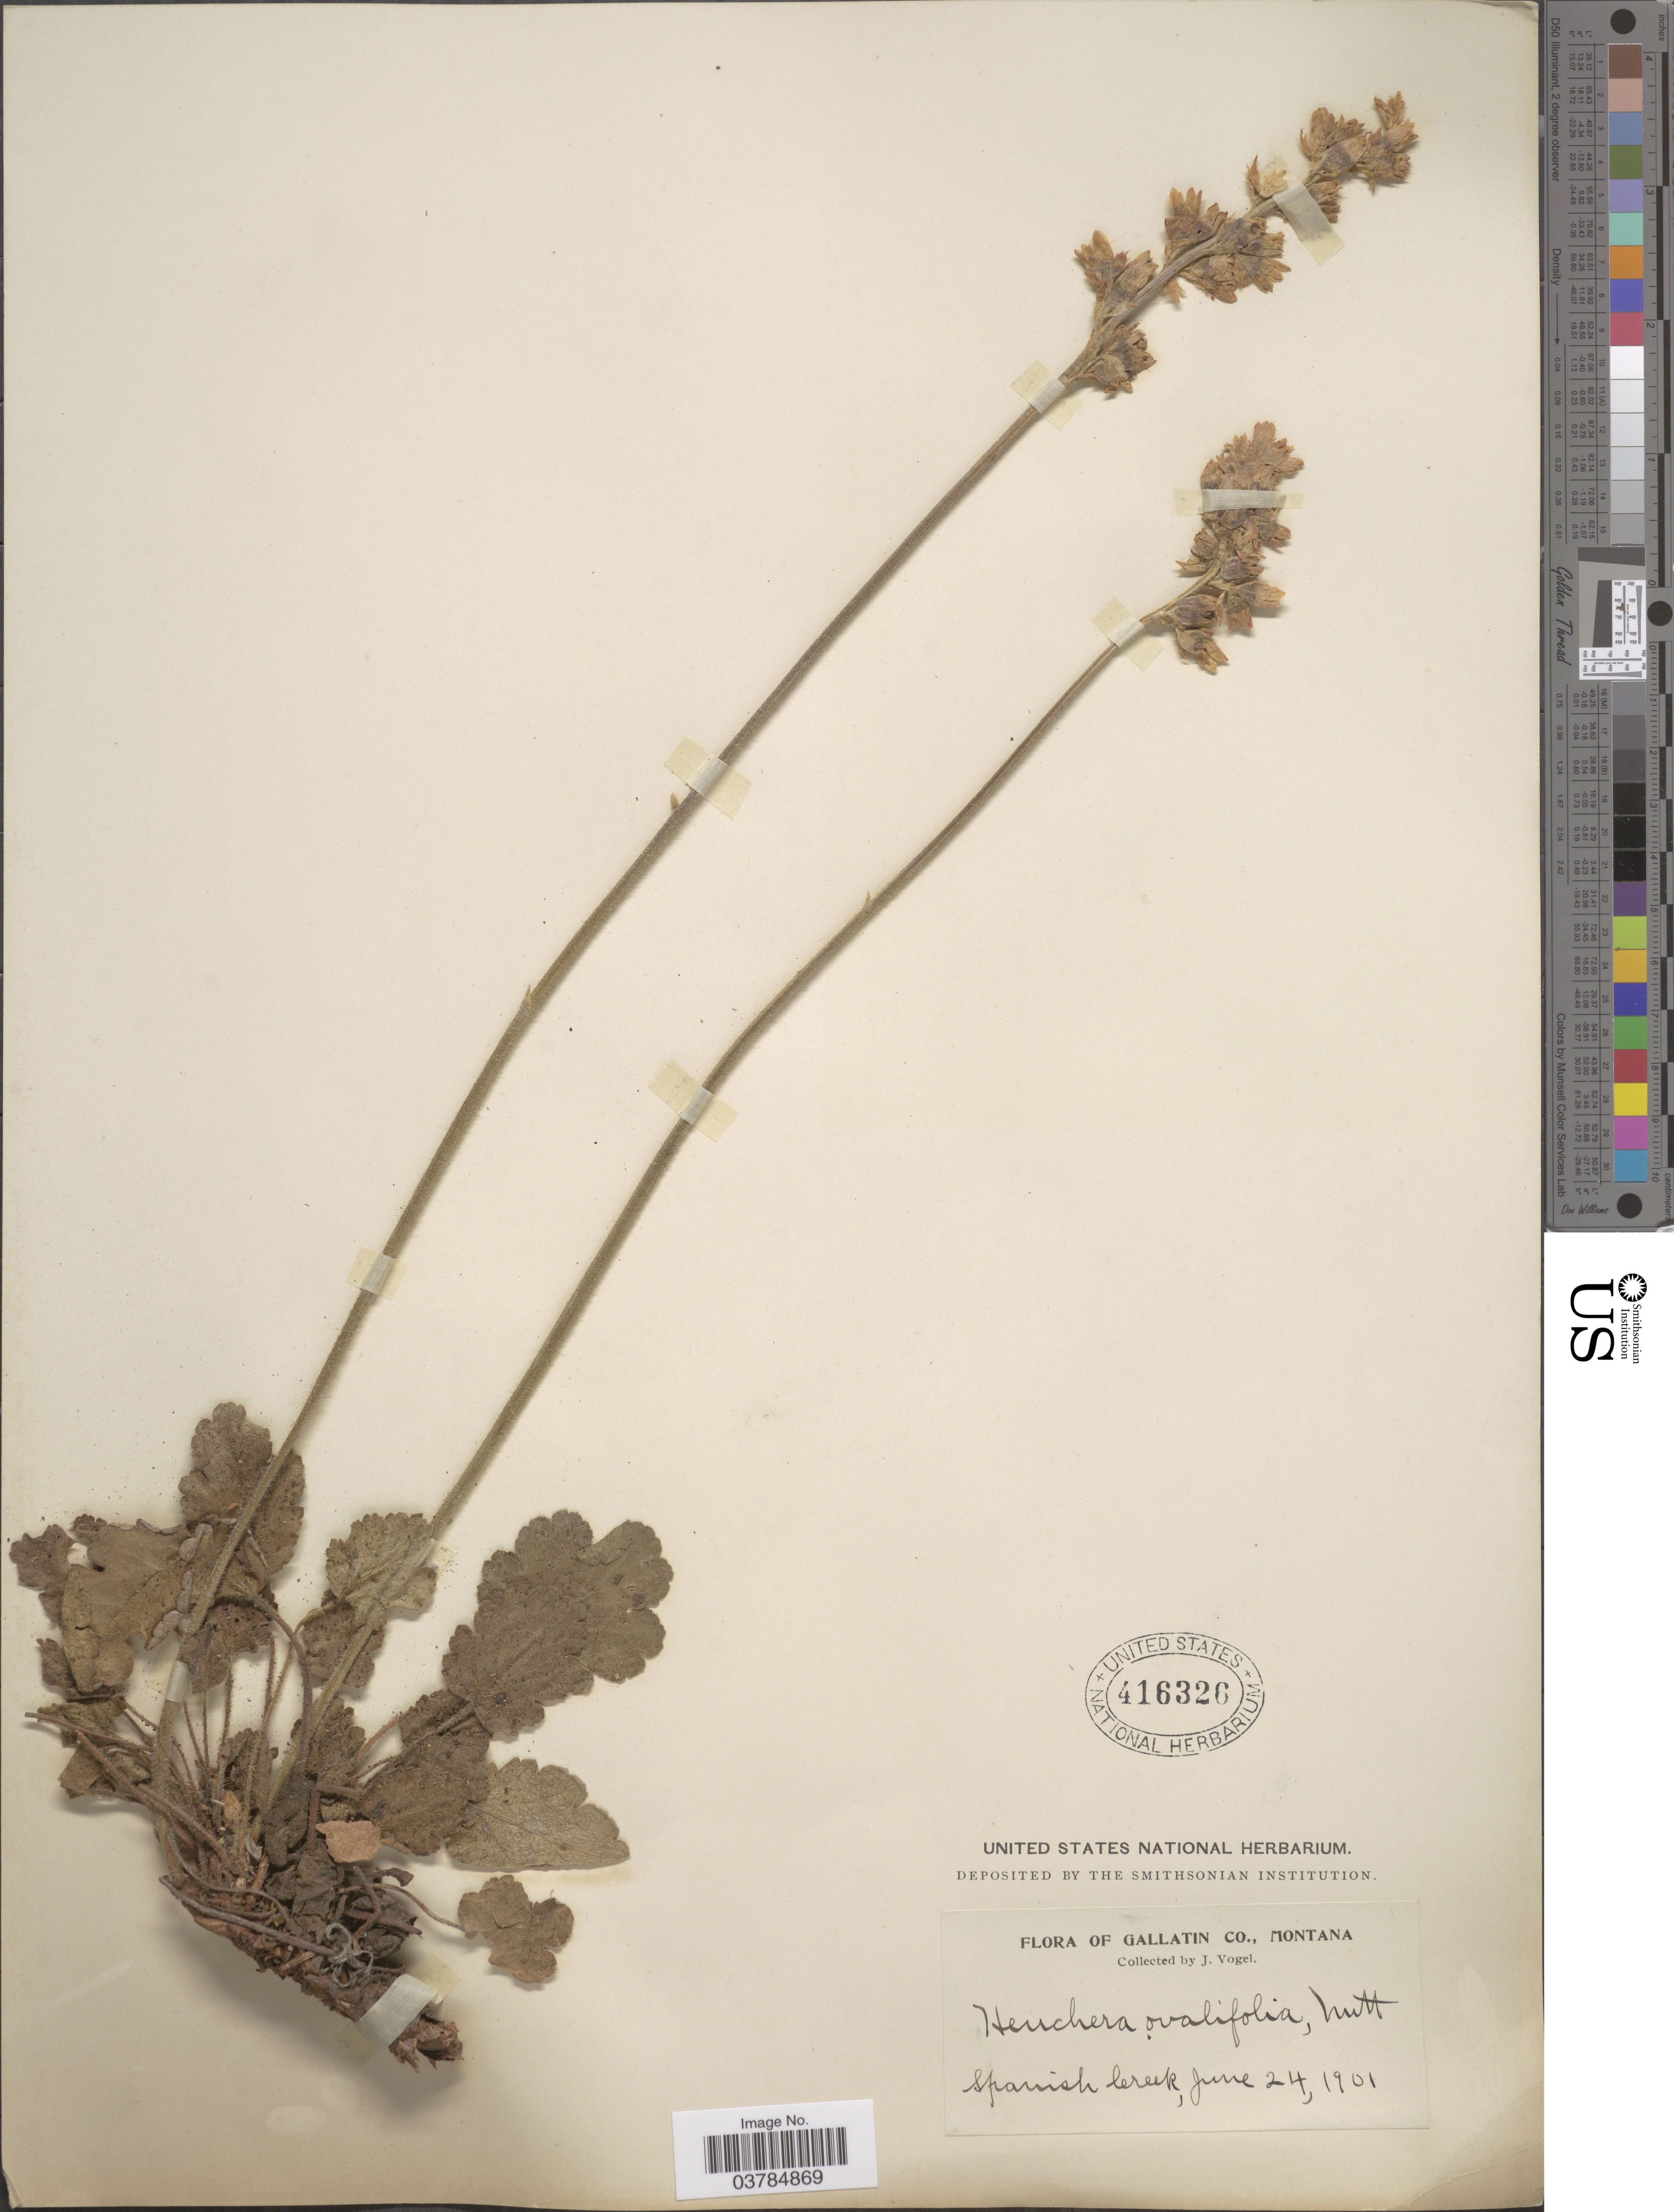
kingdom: Plantae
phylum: Tracheophyta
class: Magnoliopsida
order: Saxifragales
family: Saxifragaceae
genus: Heuchera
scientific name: Heuchera ovalifolia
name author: Torr. & A. Gray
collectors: J. Vogel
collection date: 1901-06-24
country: United States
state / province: Montana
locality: Gallatin Co. Spanish Creek.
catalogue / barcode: US 416326